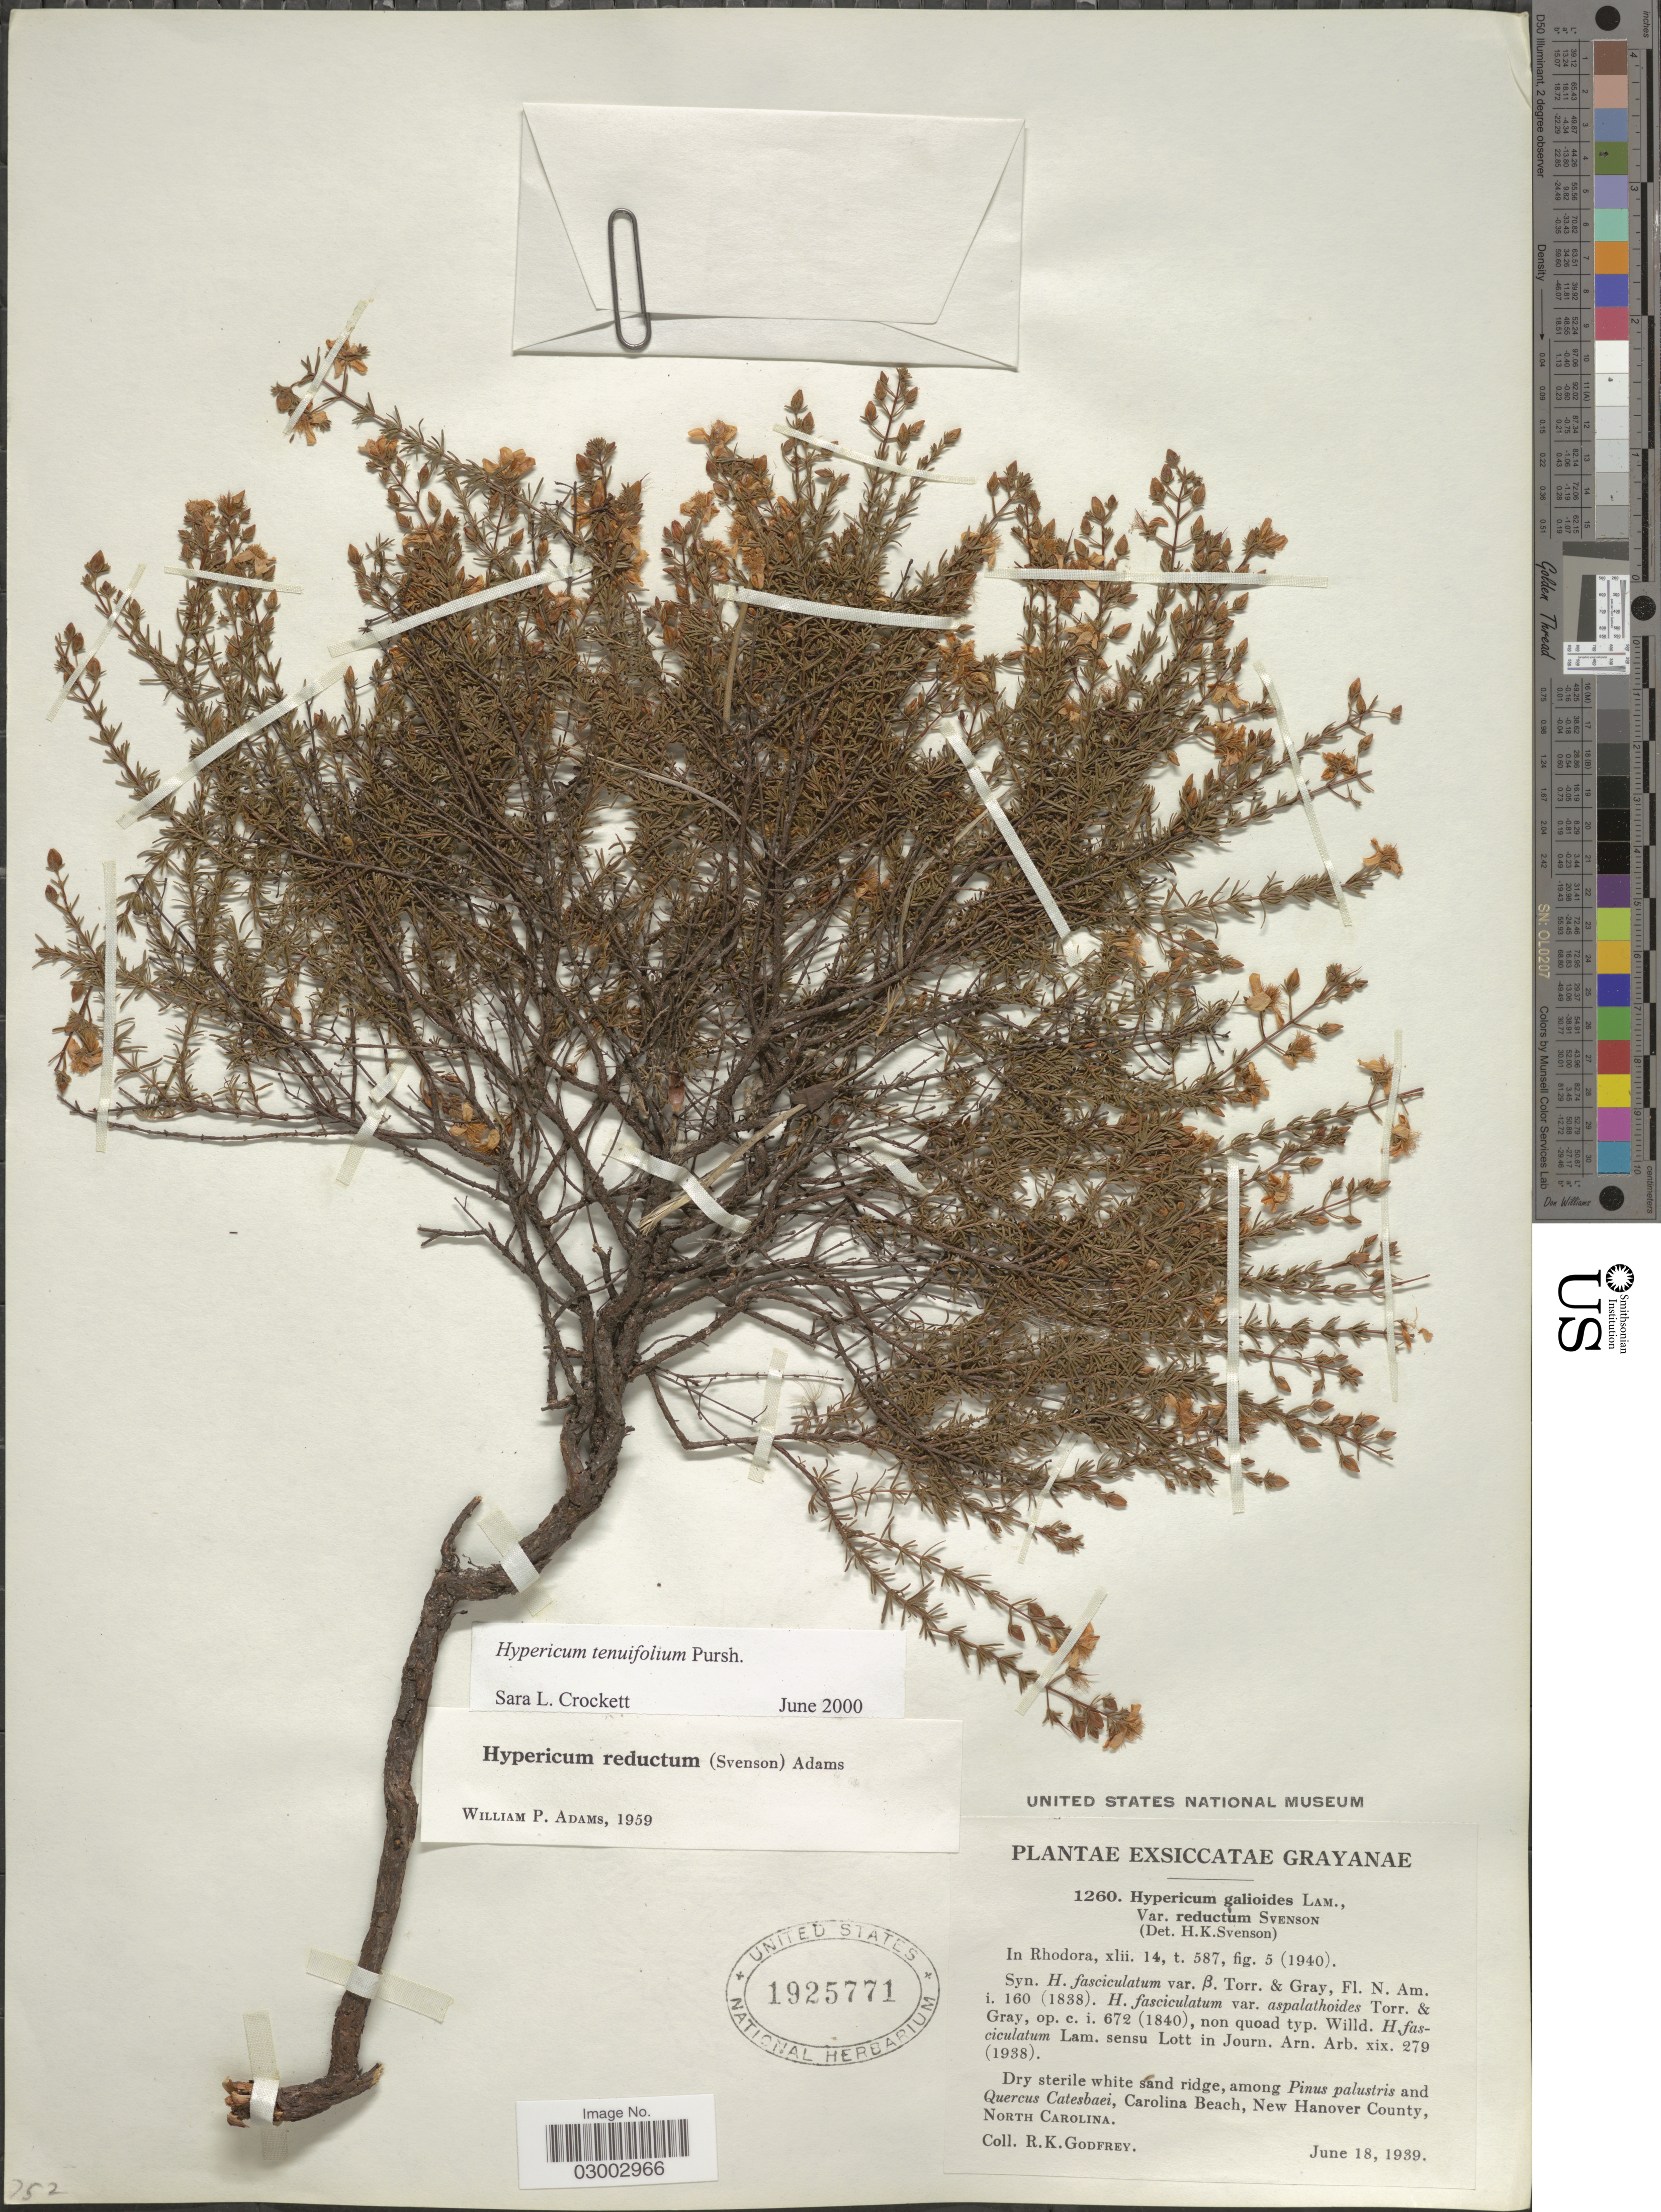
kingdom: Plantae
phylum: Tracheophyta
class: Magnoliopsida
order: Malpighiales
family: Hypericaceae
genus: Hypericum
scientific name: Hypericum tenuifolium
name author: Pursh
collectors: R. K. Godfrey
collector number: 1260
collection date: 1939-06-18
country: United States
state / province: North Carolina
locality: Dry sterile white sand ridge, Carolina Beach, New Hanover County, North Carolina. Grayanae.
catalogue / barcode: US 1925771